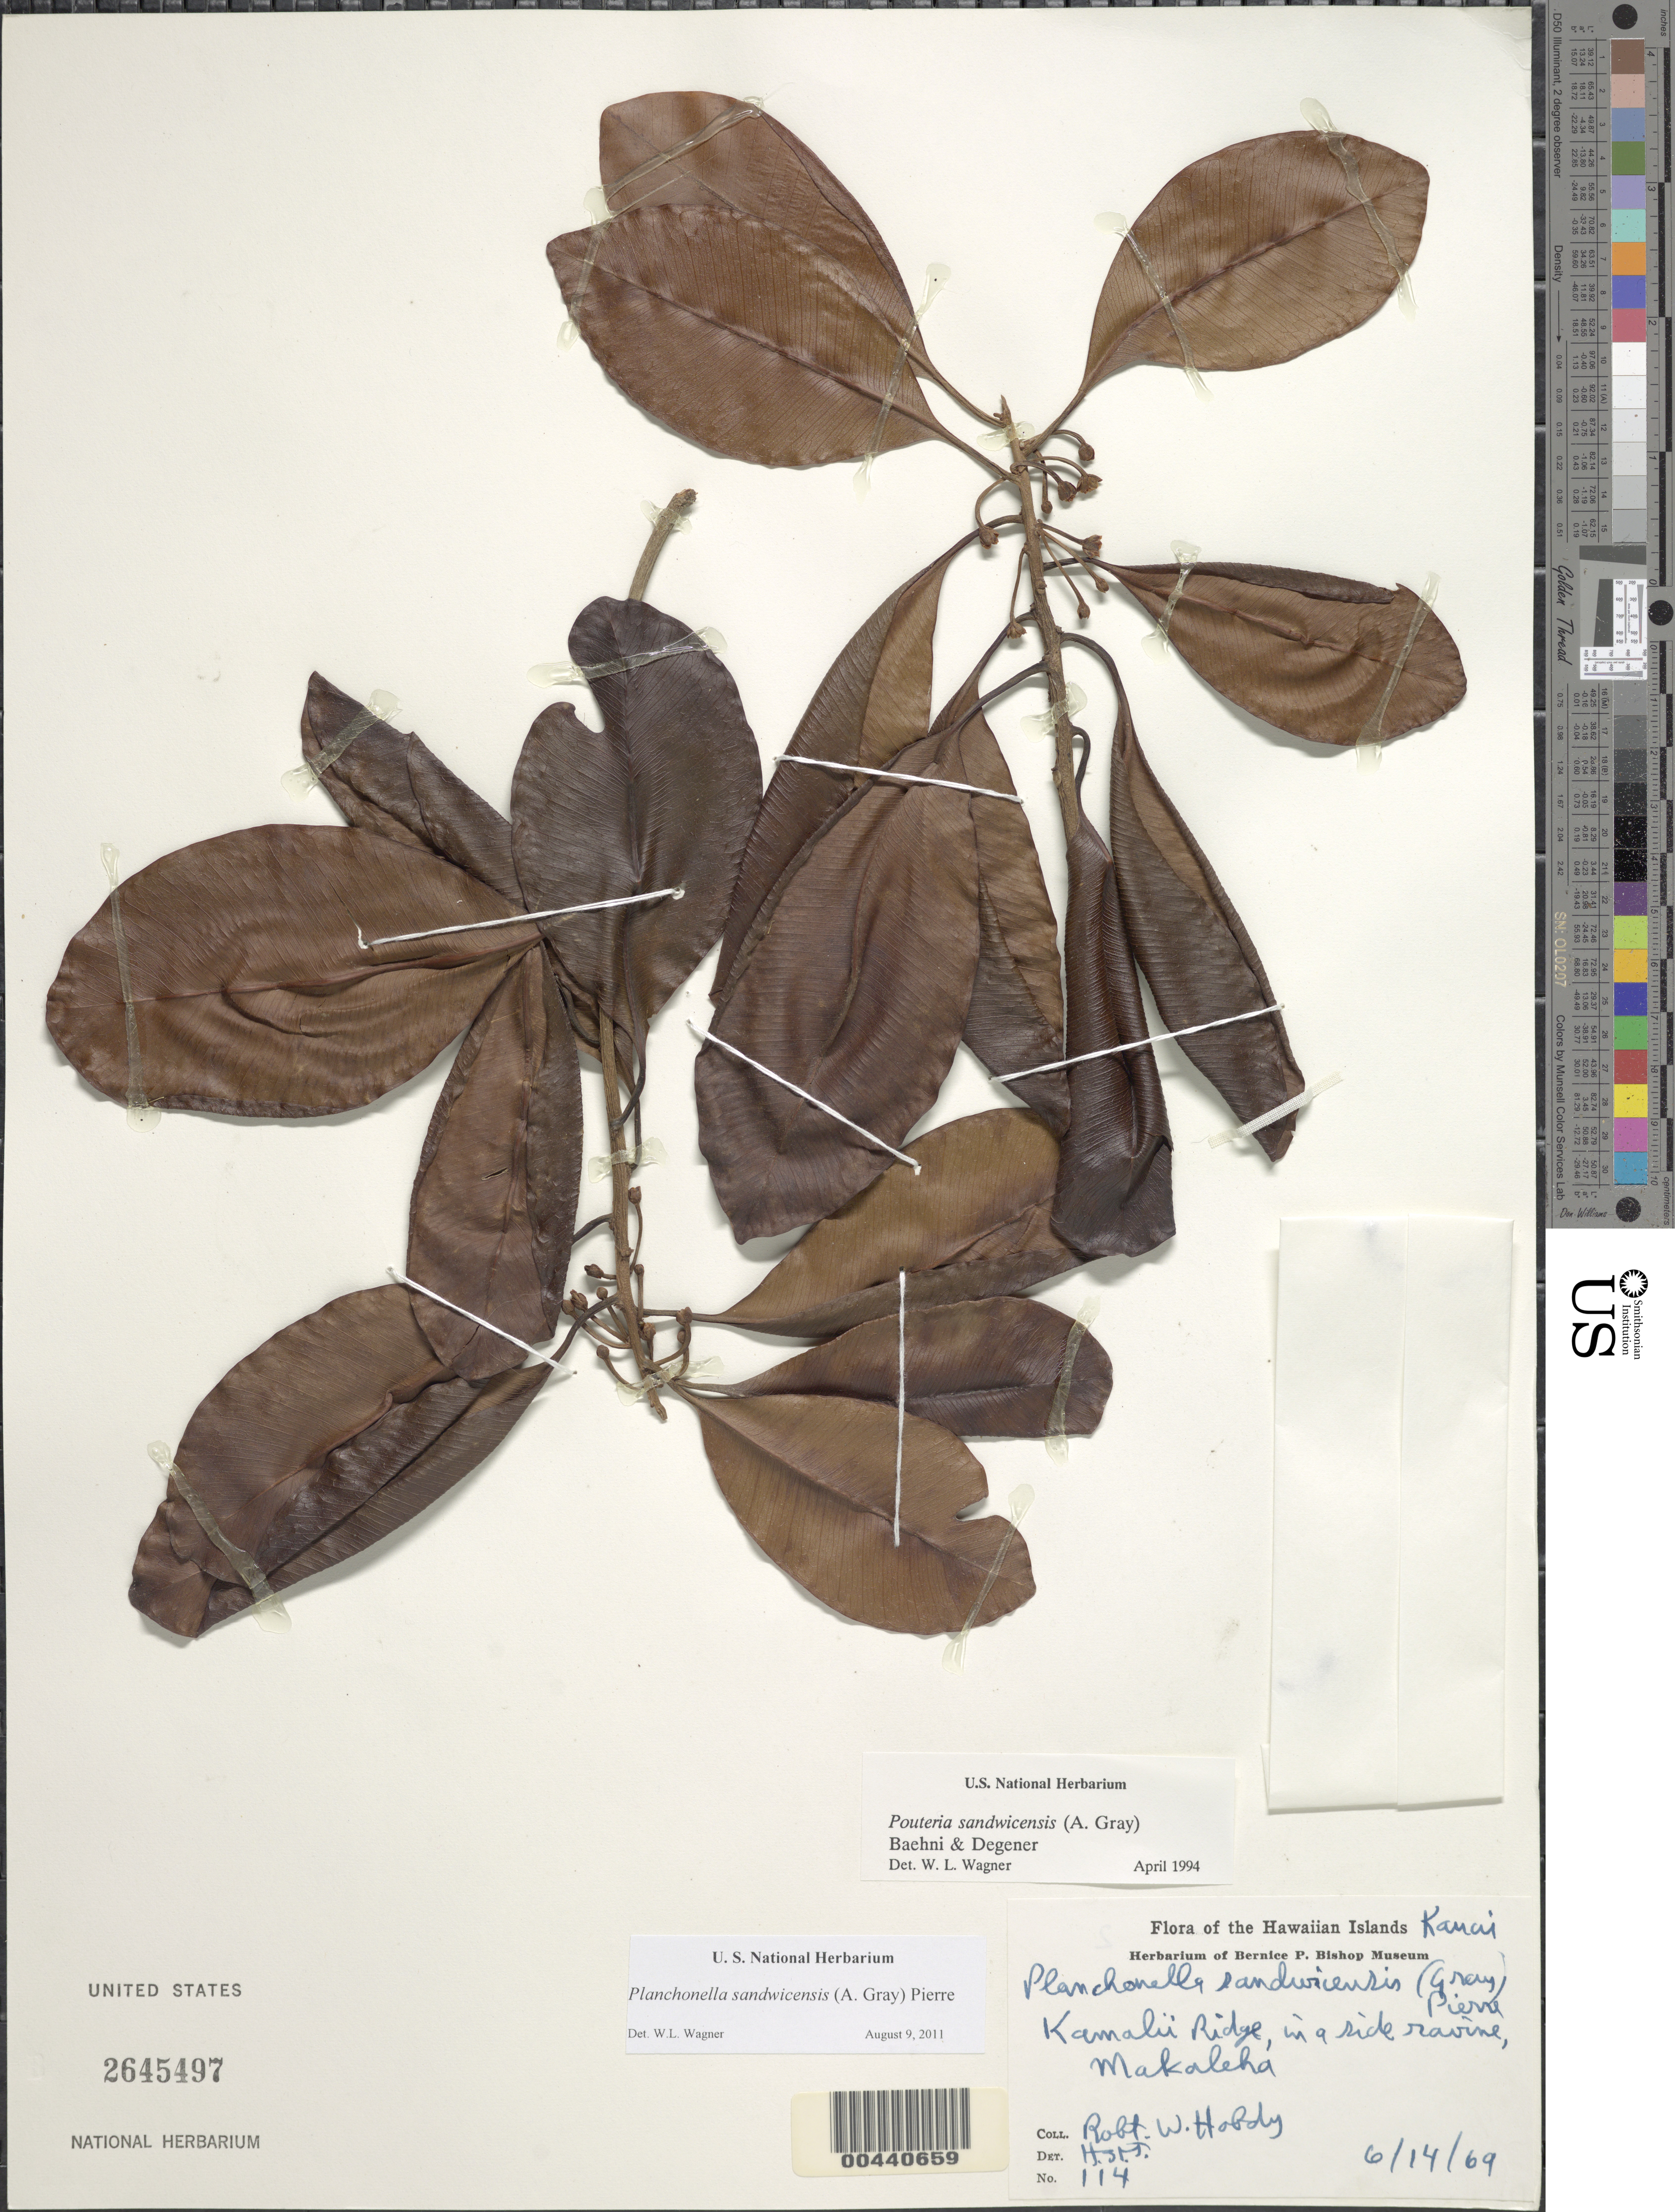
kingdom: Plantae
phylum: Tracheophyta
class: Magnoliopsida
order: Ericales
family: Sapotaceae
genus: Planchonella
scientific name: Planchonella sandwicensis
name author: (A. Gray) Pierre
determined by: Havran, J. C.; et al.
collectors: R. Hobdy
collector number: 114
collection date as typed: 14 Jun 1969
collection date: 1969-06-14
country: United States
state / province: Hawaii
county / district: Kauai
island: Kaua'i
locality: Kamalii Ridge, Makaleha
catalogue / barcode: US 2645497